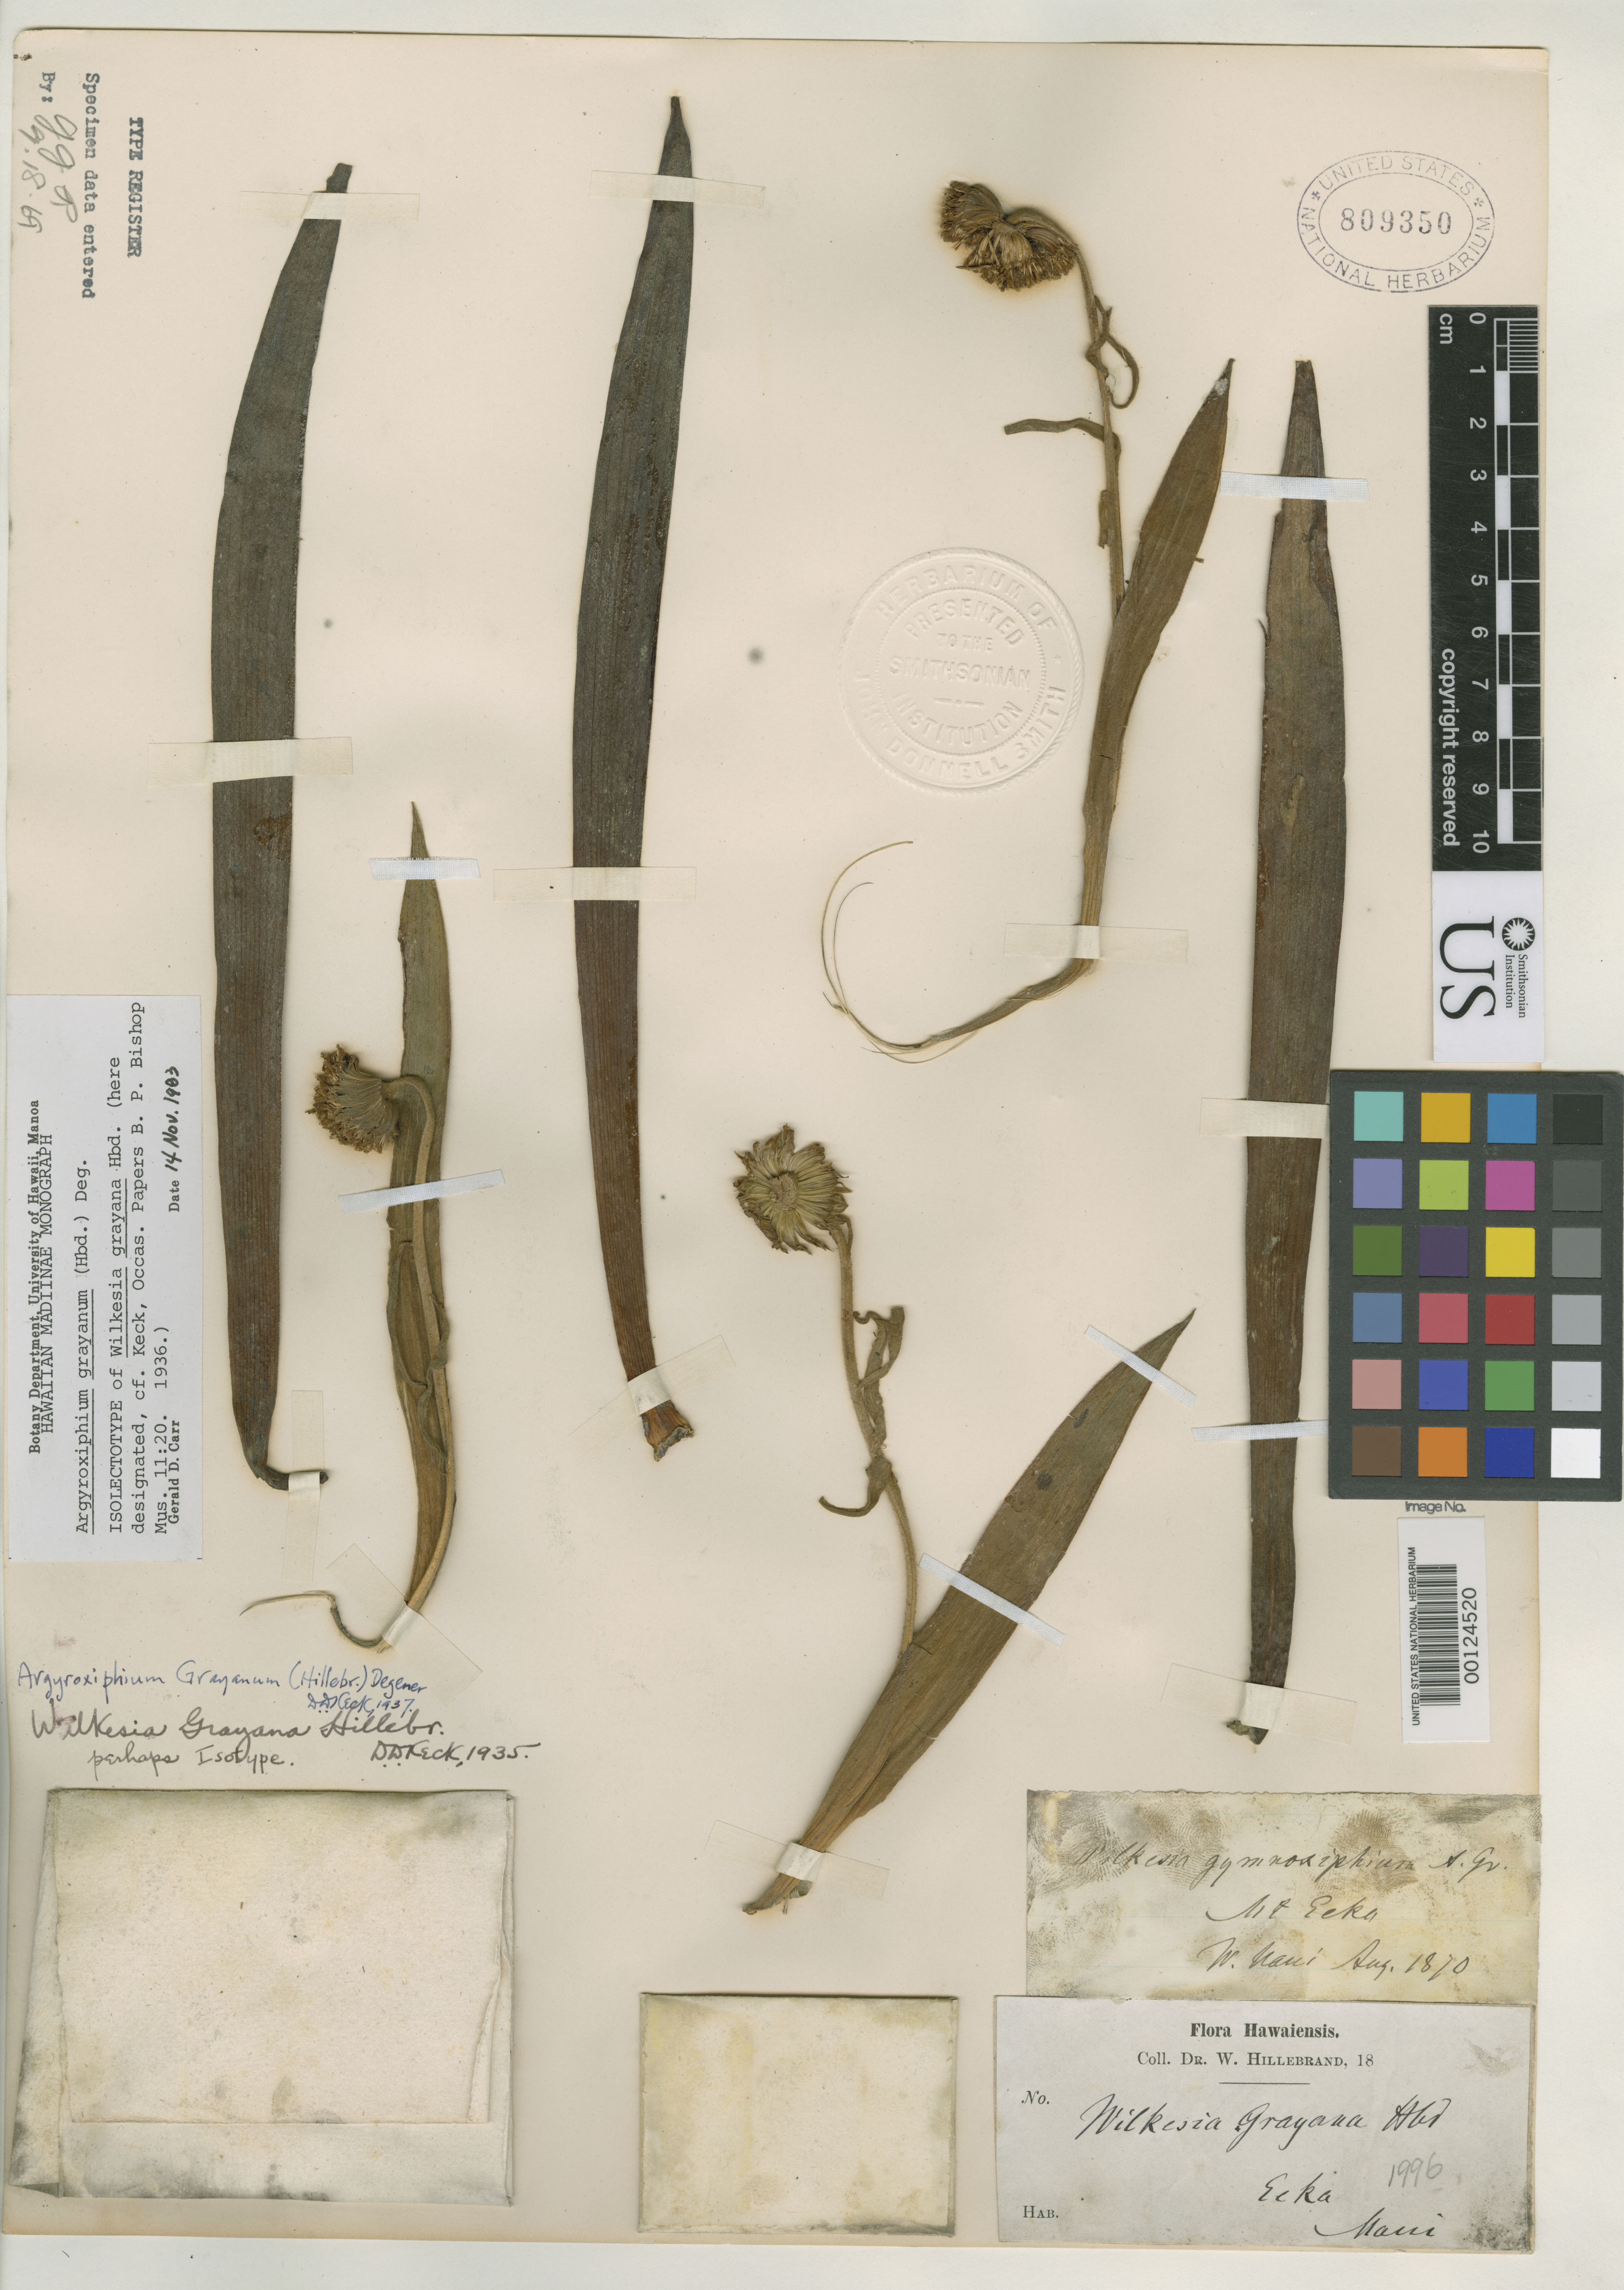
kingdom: Plantae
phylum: Tracheophyta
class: Magnoliopsida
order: Asterales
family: Asteraceae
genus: Wilkesia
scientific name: Wilkesia grayana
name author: Hillebr.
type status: Type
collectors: W. Hillebrand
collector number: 1996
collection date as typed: Aug 1870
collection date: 1870-08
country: United States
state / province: Hawaii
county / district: Maui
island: Maui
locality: Mt. Eeka.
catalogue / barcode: US 809350